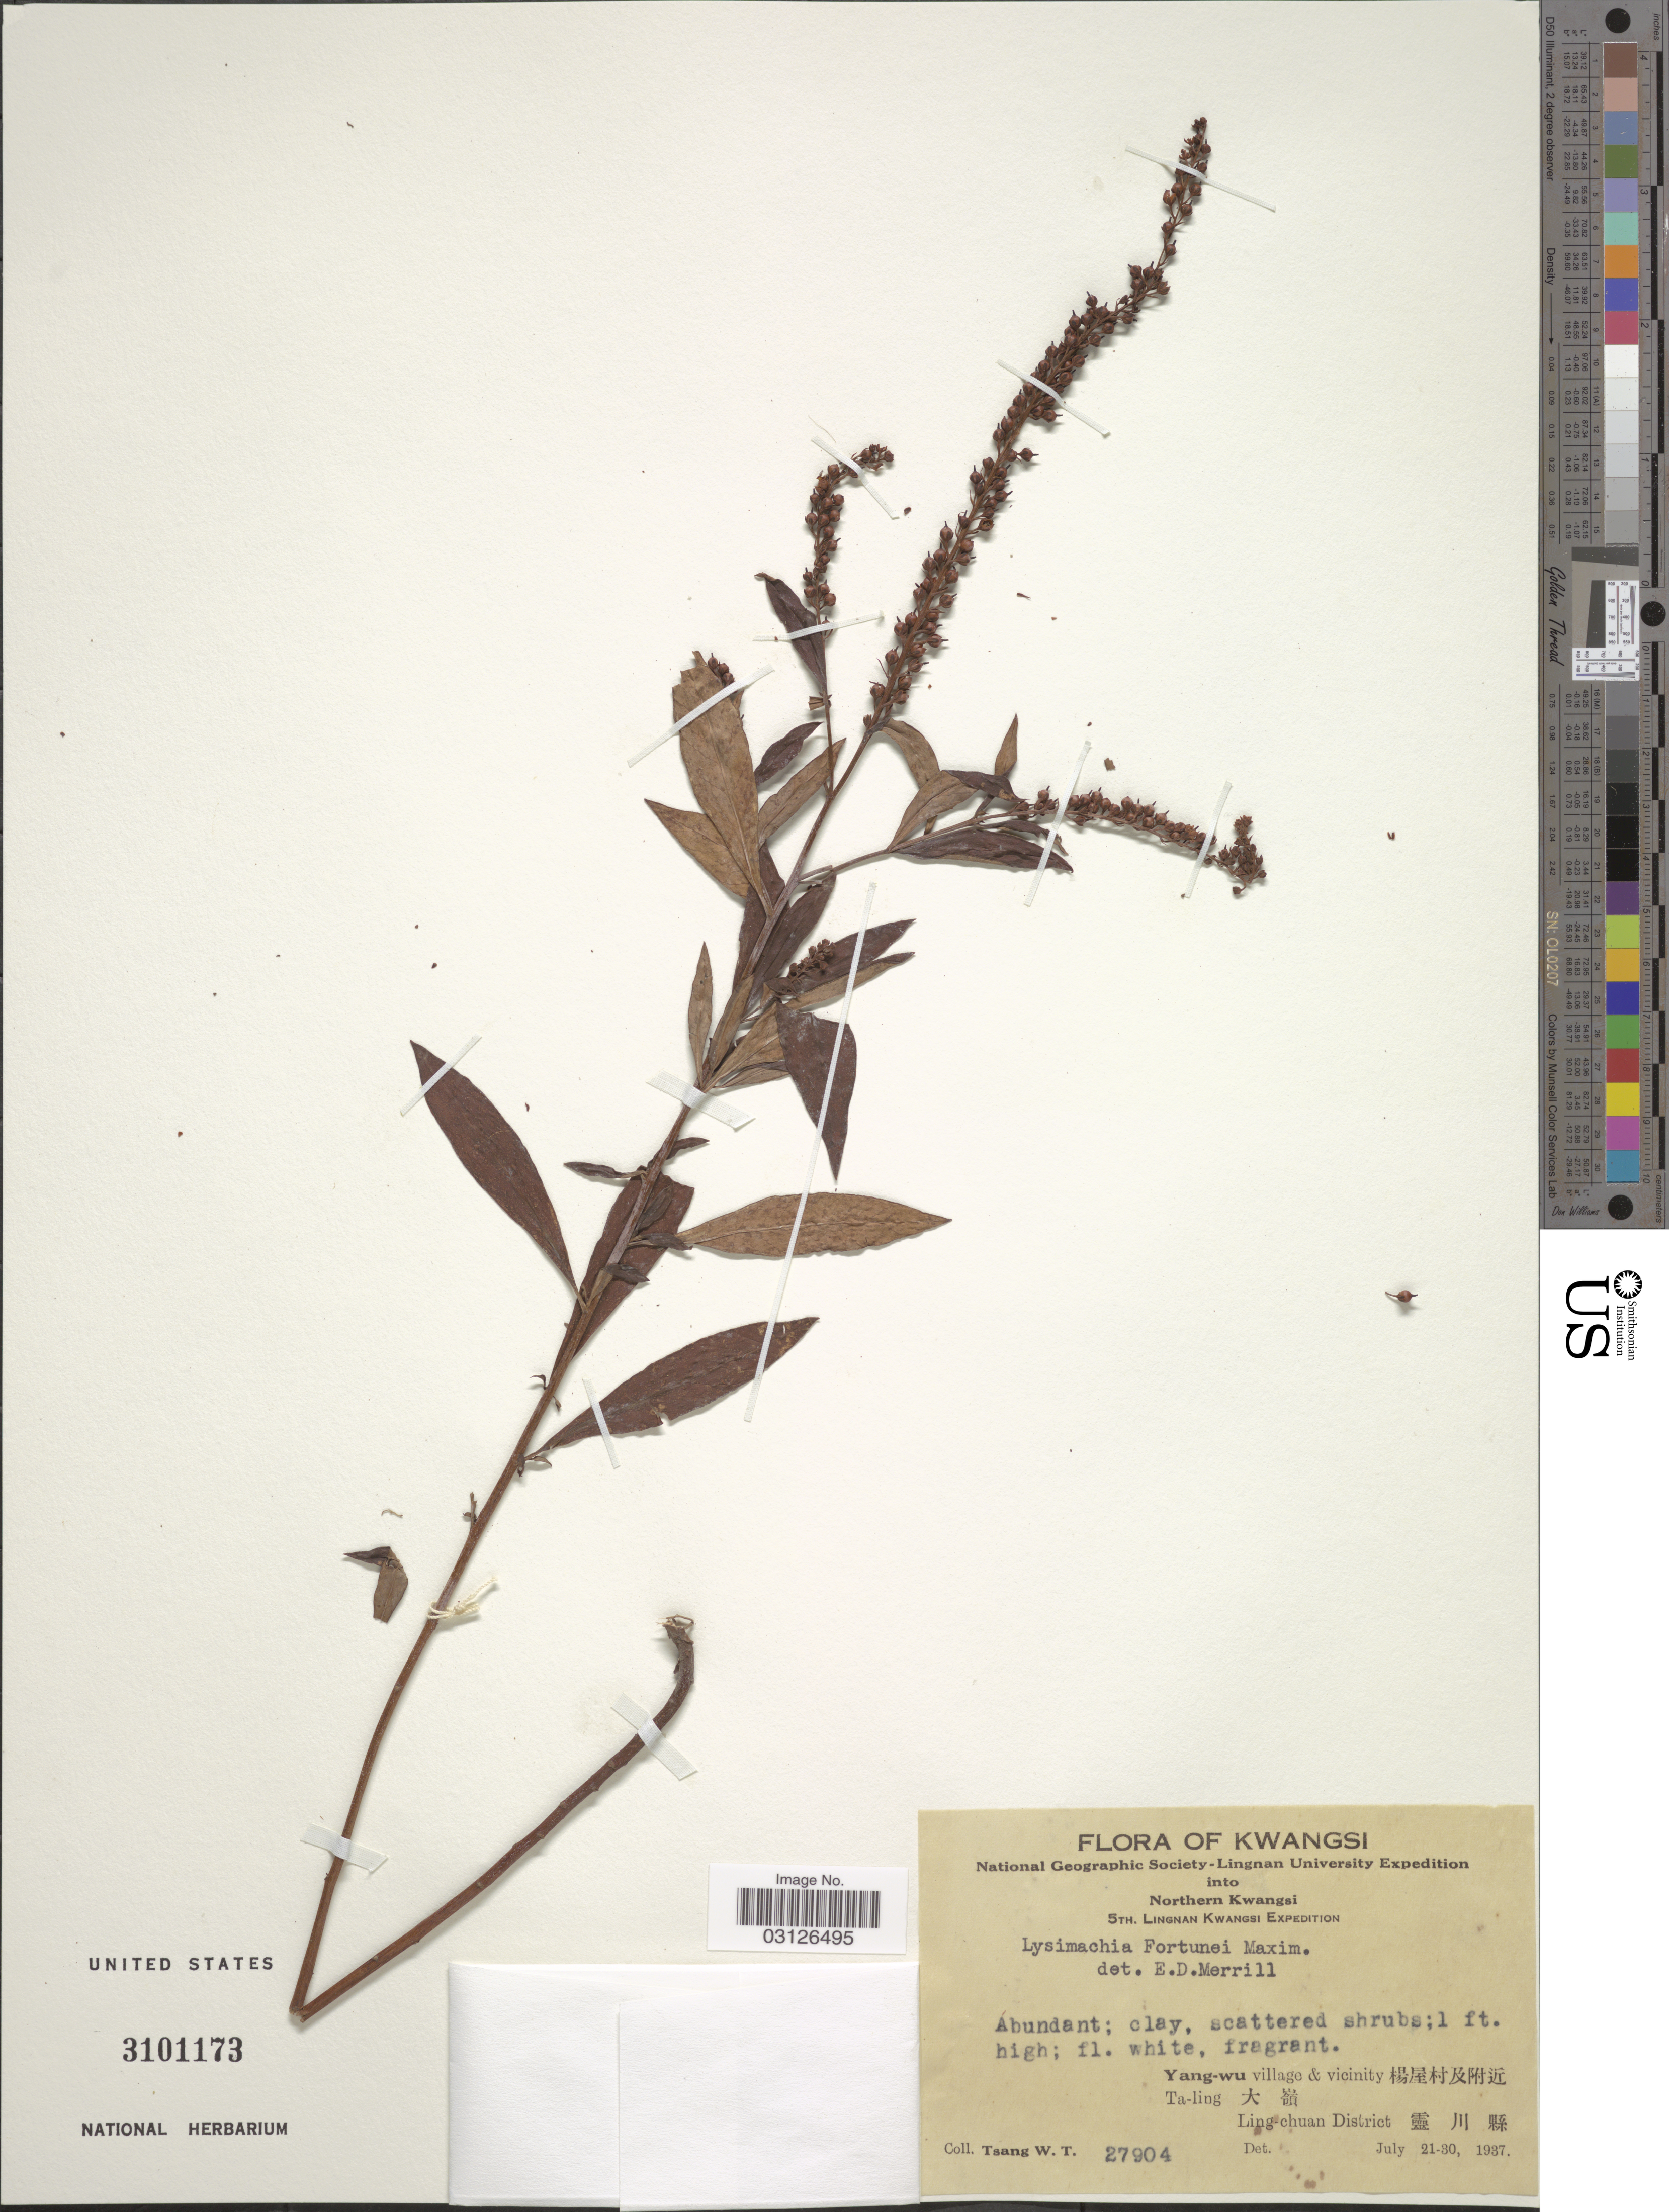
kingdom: Plantae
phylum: Tracheophyta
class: Magnoliopsida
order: Ericales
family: Primulaceae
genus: Lysimachia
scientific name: Lysimachia fortunei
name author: Maxim.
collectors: W. T. Tsang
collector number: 27904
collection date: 1937-07-21/1937-07-30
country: China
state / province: Guangxi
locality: Northern Kwangsi. Yang-wu village & vicinity. Ta-ling.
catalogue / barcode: US 3101173